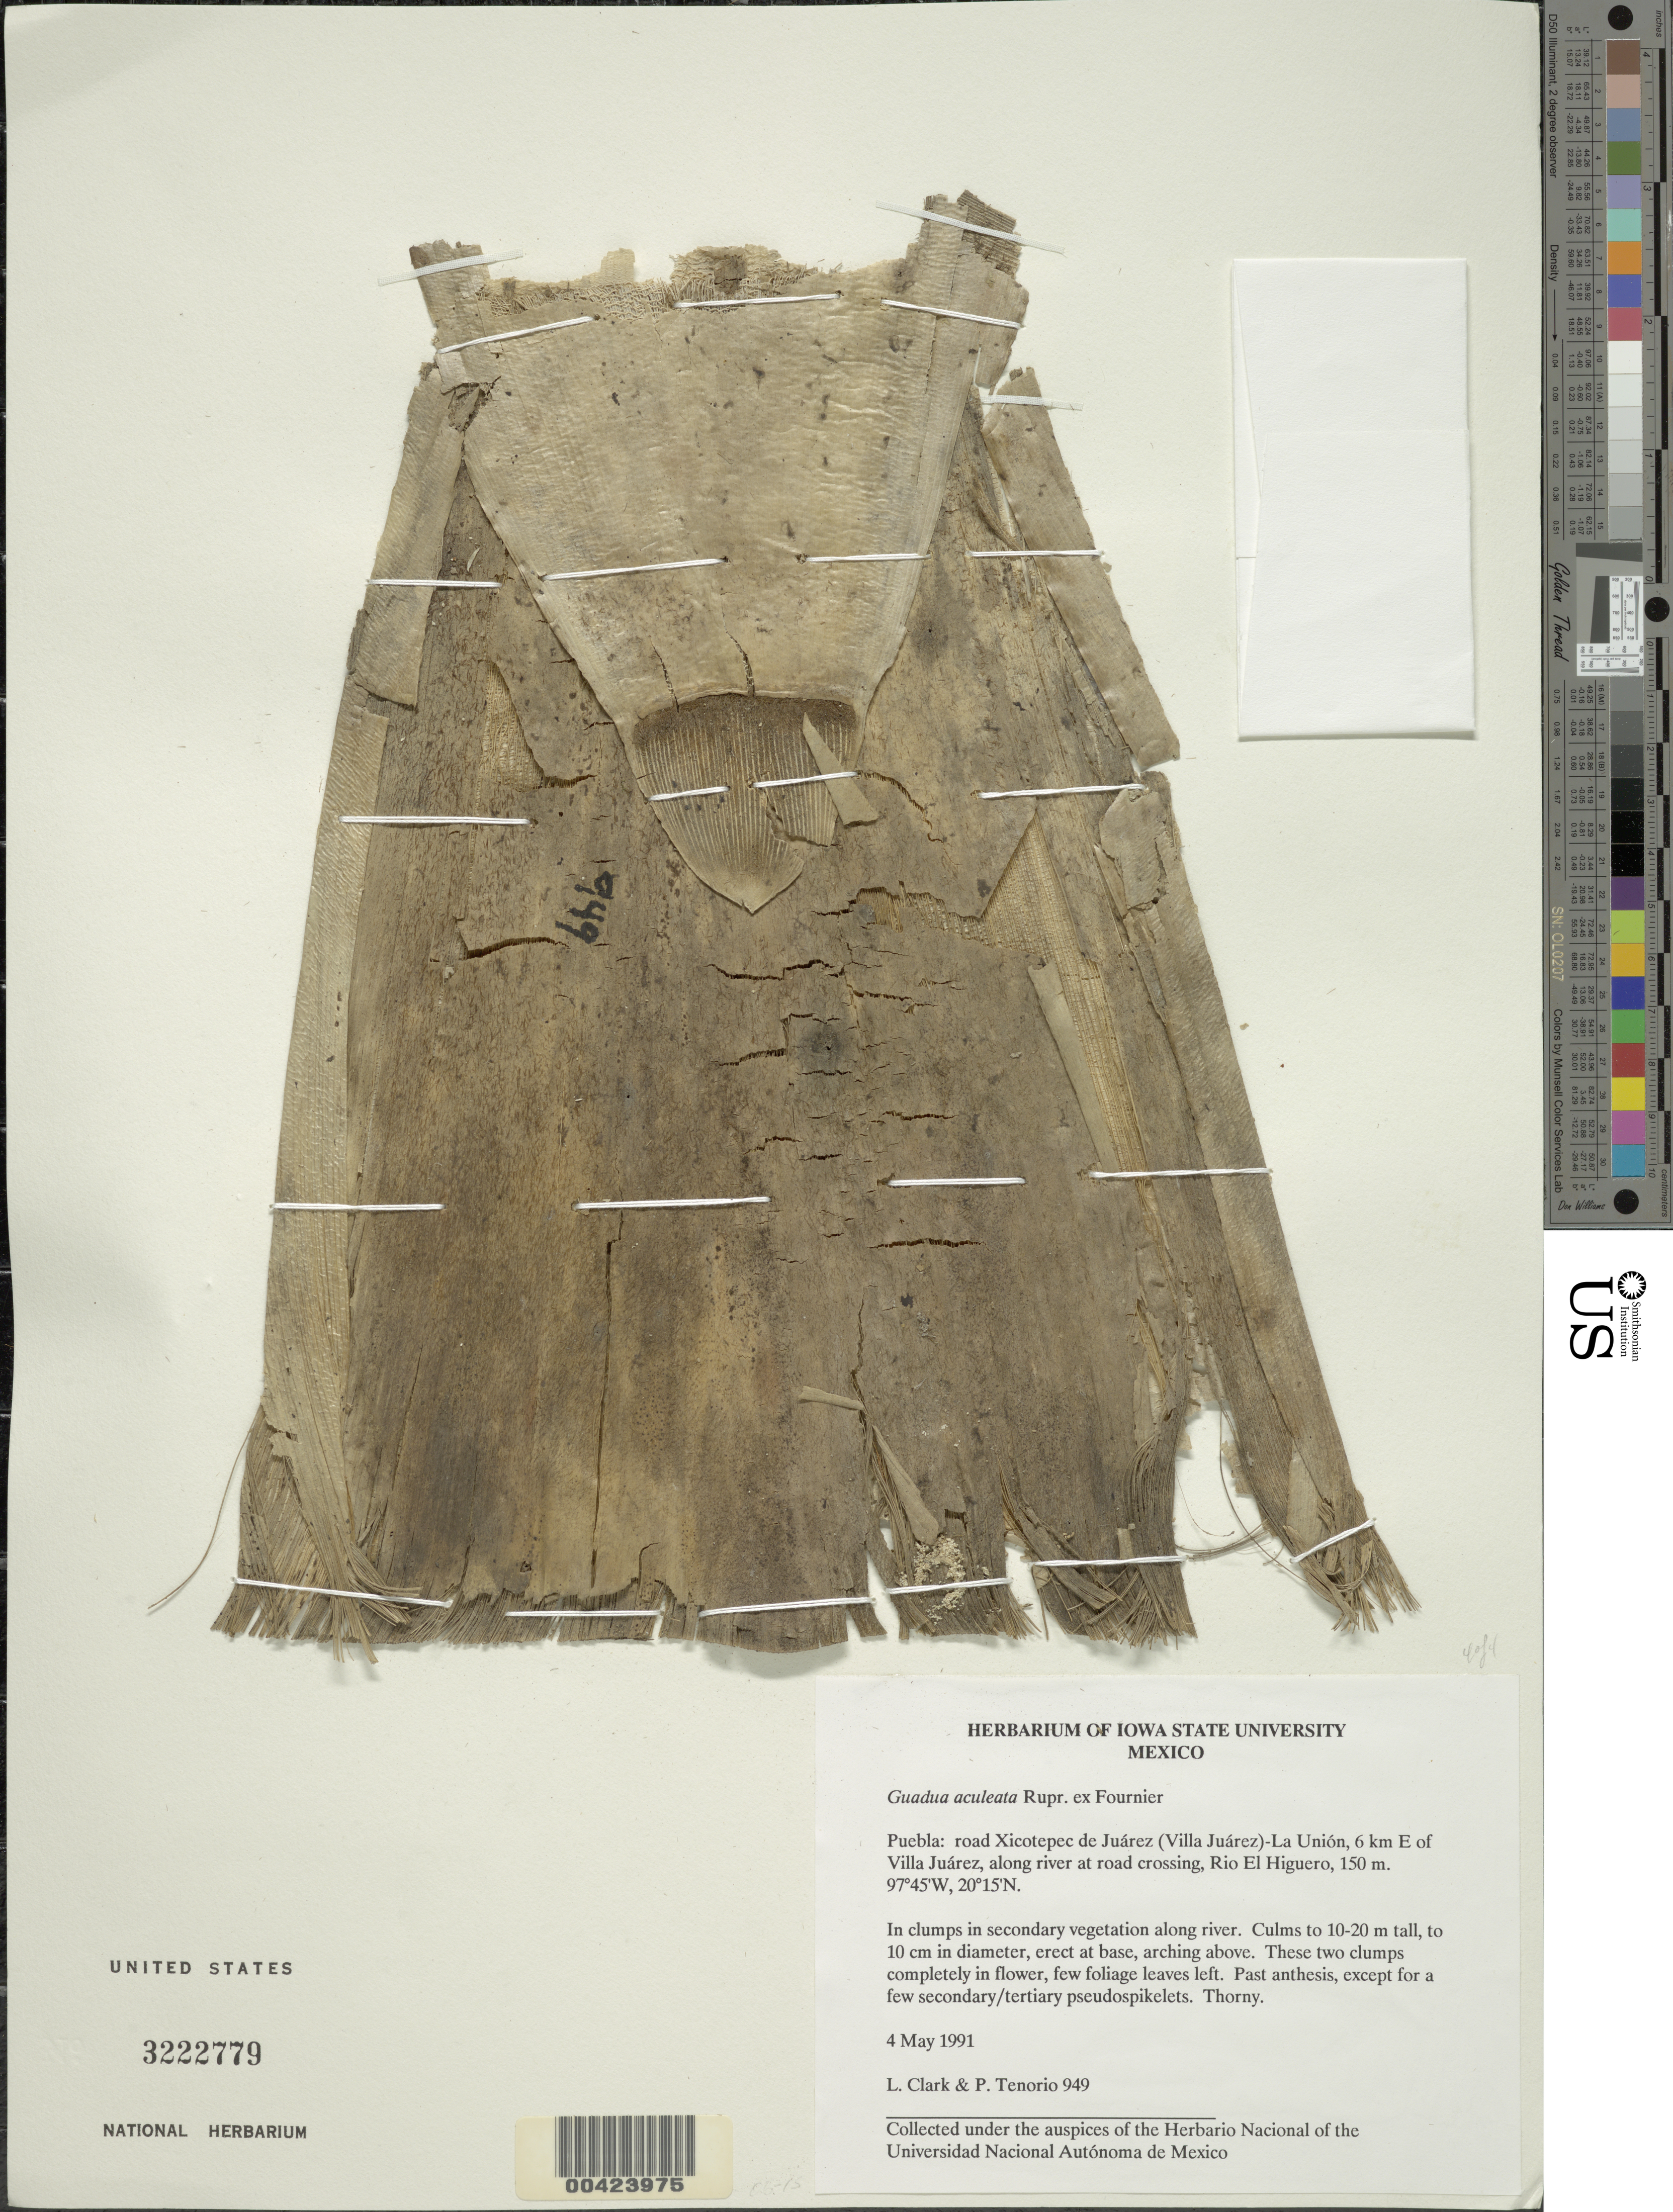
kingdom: Plantae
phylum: Tracheophyta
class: Liliopsida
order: Poales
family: Poaceae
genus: Guadua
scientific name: Guadua aculeata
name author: Rupr. ex E. Fourn.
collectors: L. G. Clark & P. Tenorio L.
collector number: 949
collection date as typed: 04 May 1991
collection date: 1991-05-04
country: Mexico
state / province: Puebla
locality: Villa juarez, 6 km E of; road xicotepec de juarez (villa juarez) - la union, rio el higuero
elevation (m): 150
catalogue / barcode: US 3222779